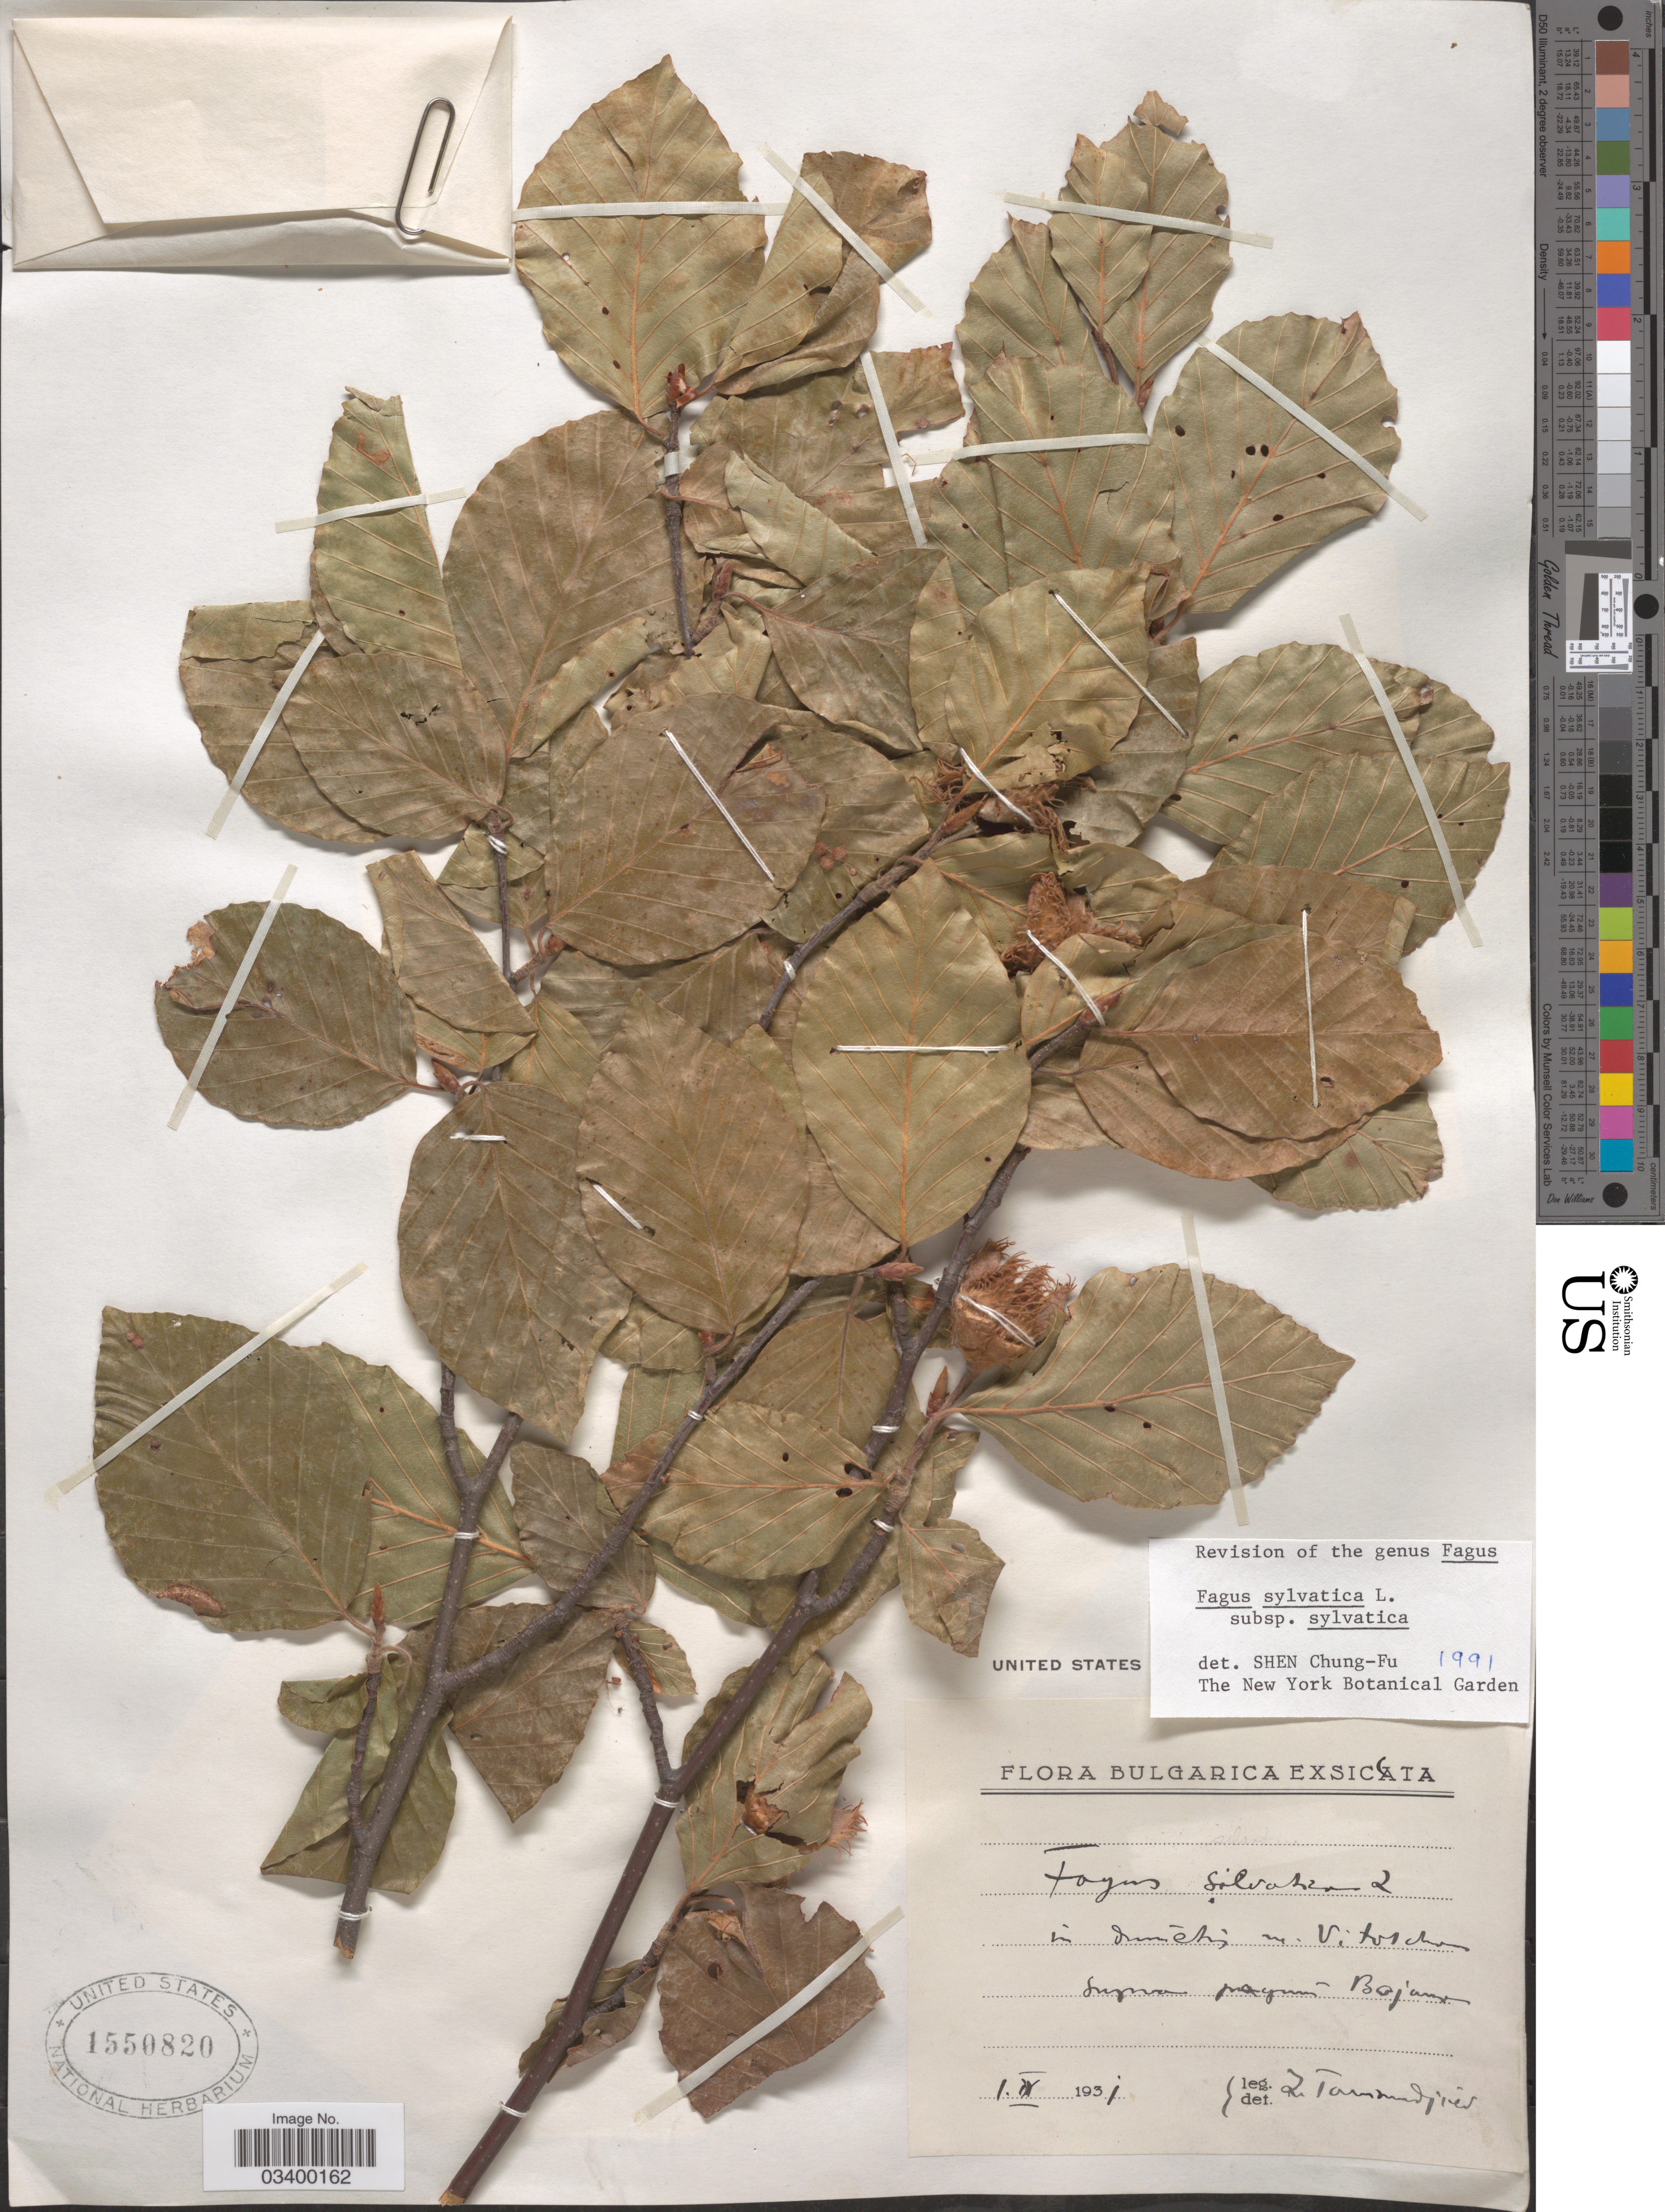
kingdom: Plantae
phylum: Tracheophyta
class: Magnoliopsida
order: Fagales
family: Fagaceae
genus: Fagus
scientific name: Fagus sylvatica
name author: L.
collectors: Z. Tammudjiev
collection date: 1931-09-01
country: Bulgaria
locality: In dumetis in Vitoschem supra pagum Bojam. [interpreted]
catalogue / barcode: US 1550820